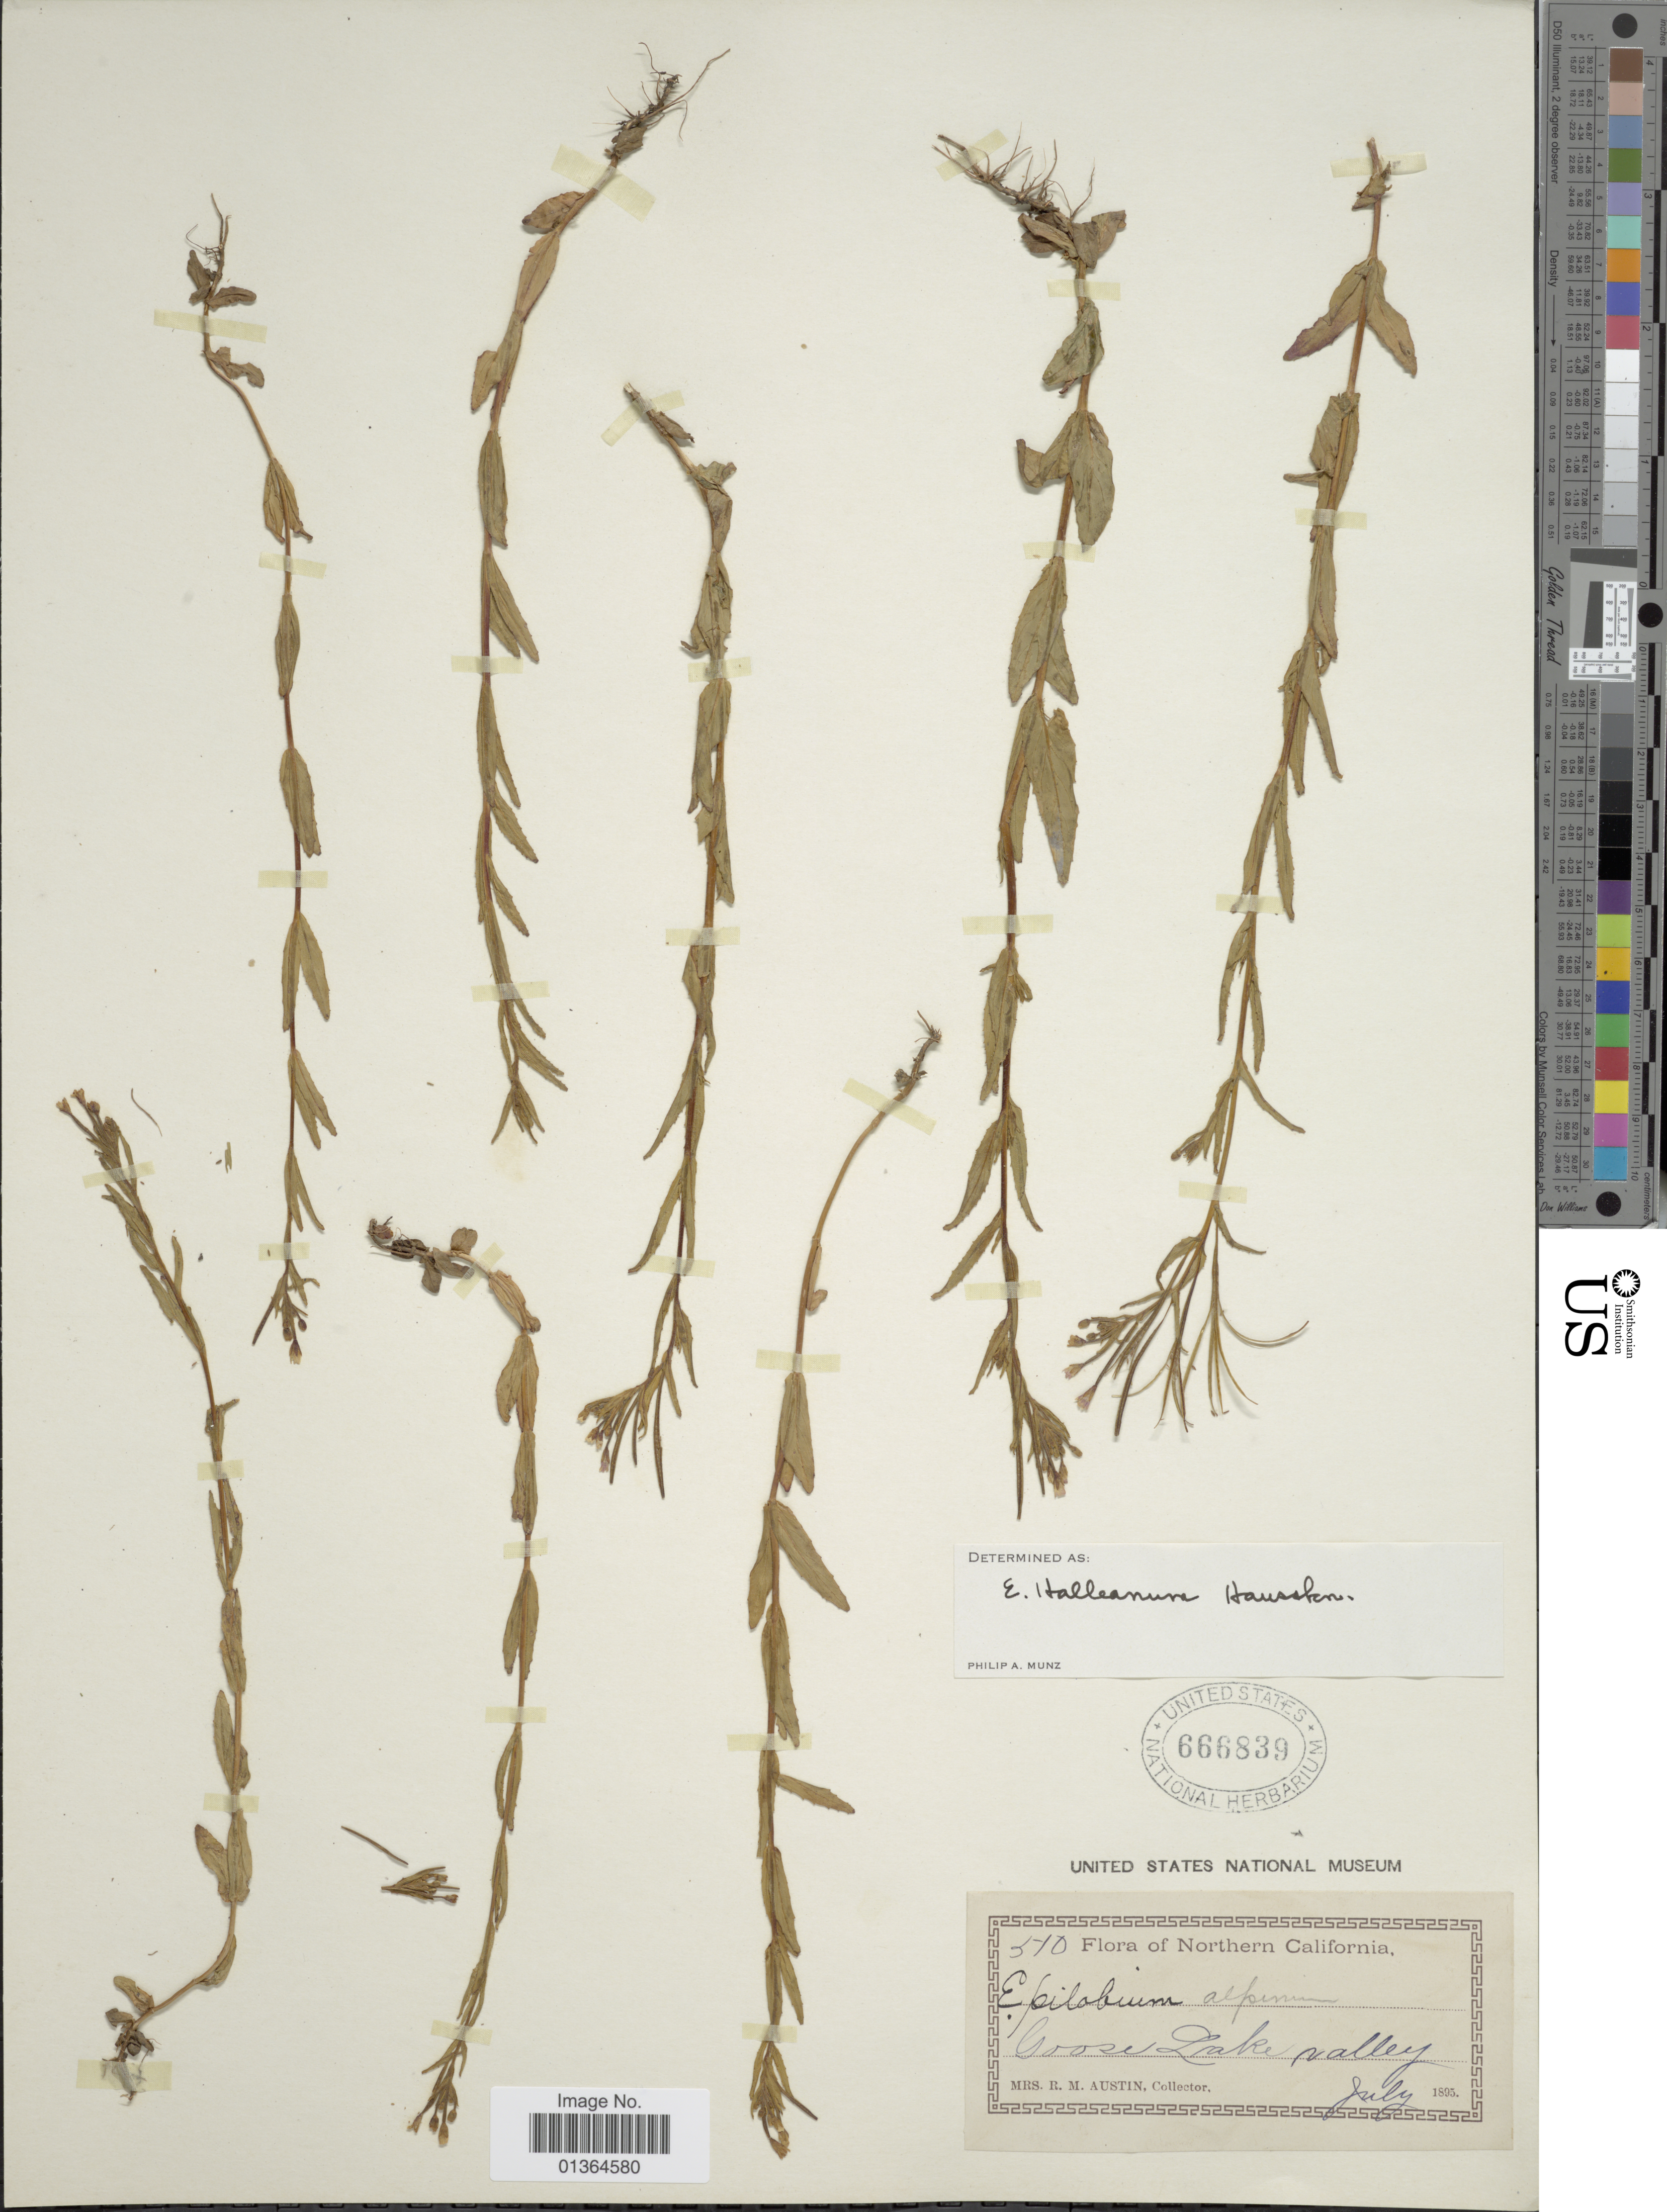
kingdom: Plantae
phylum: Tracheophyta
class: Magnoliopsida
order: Myrtales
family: Onagraceae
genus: Epilobium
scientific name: Epilobium hallianum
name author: Hausskn.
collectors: R. Austin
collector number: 510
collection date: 1895-07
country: United States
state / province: California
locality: Northern California. Goose Lake valley.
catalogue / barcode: US 666839